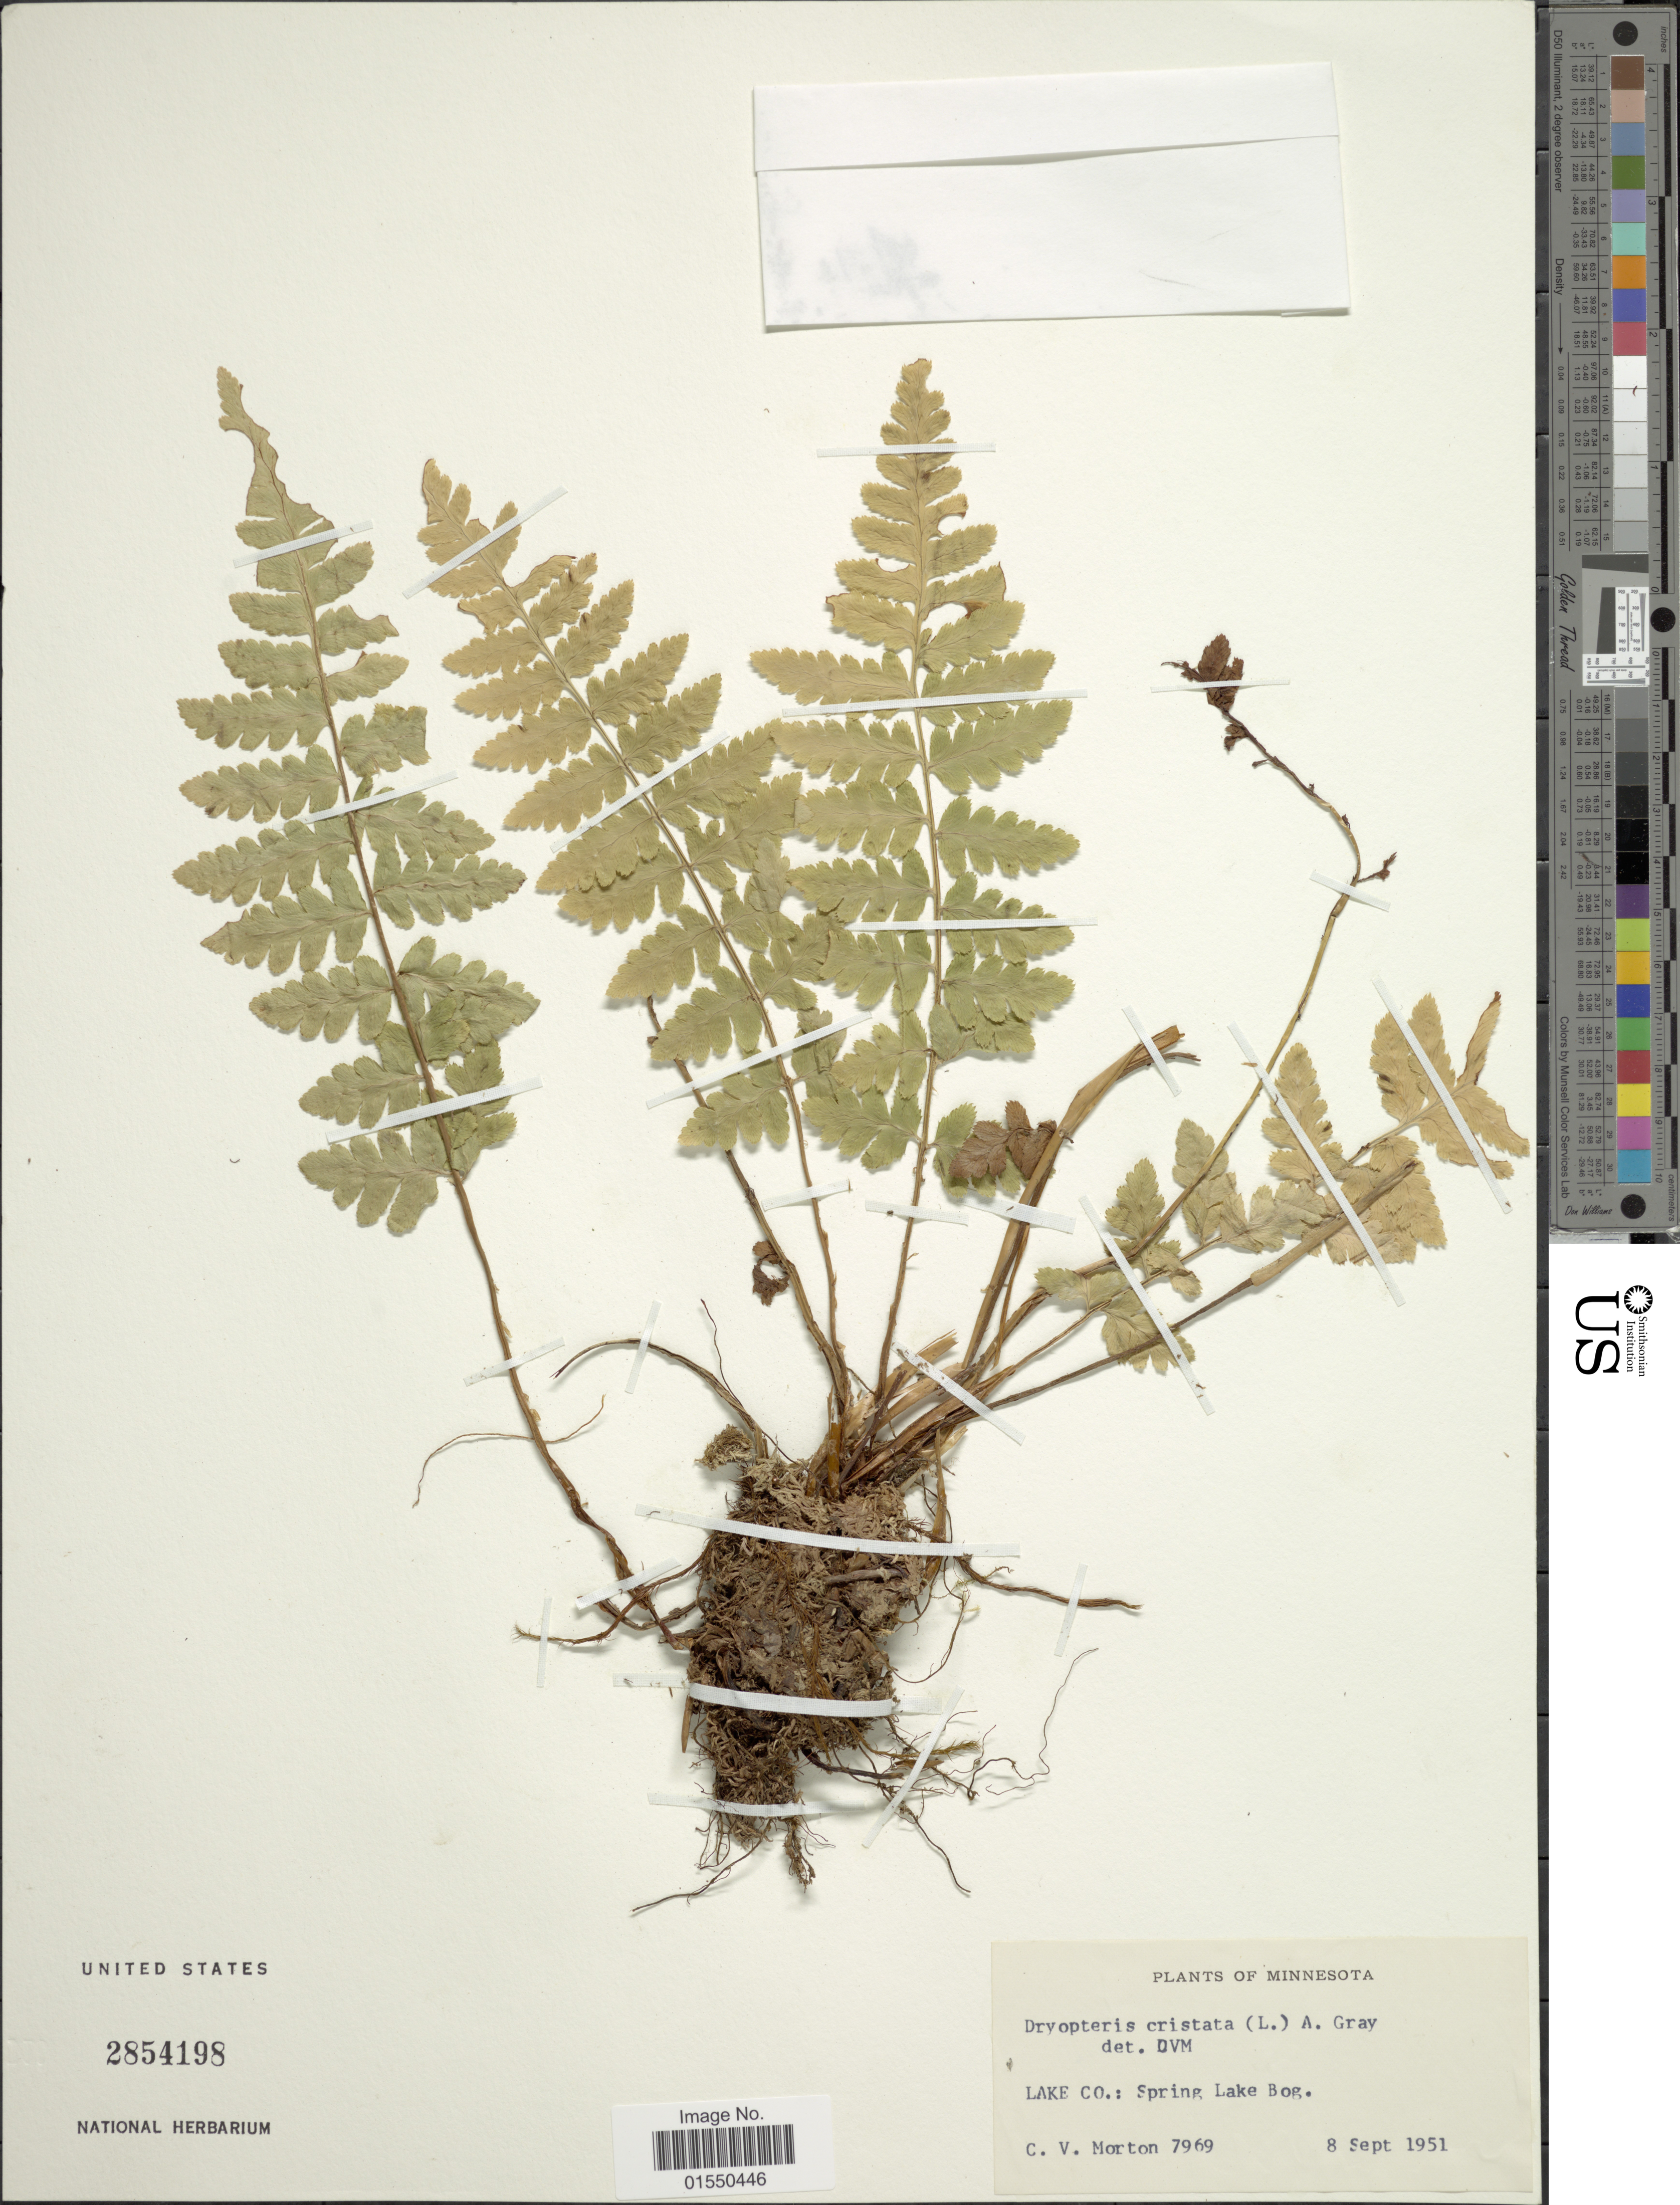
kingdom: Plantae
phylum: Tracheophyta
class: Polypodiopsida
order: Polypodiales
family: Dryopteridaceae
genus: Dryopteris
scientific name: Dryopteris cristata var. spinulosa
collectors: C. V. Morton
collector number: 7969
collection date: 1951-09-08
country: United States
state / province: Minnesota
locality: Lake Co: Spring Lake Bog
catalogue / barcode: US 2854198